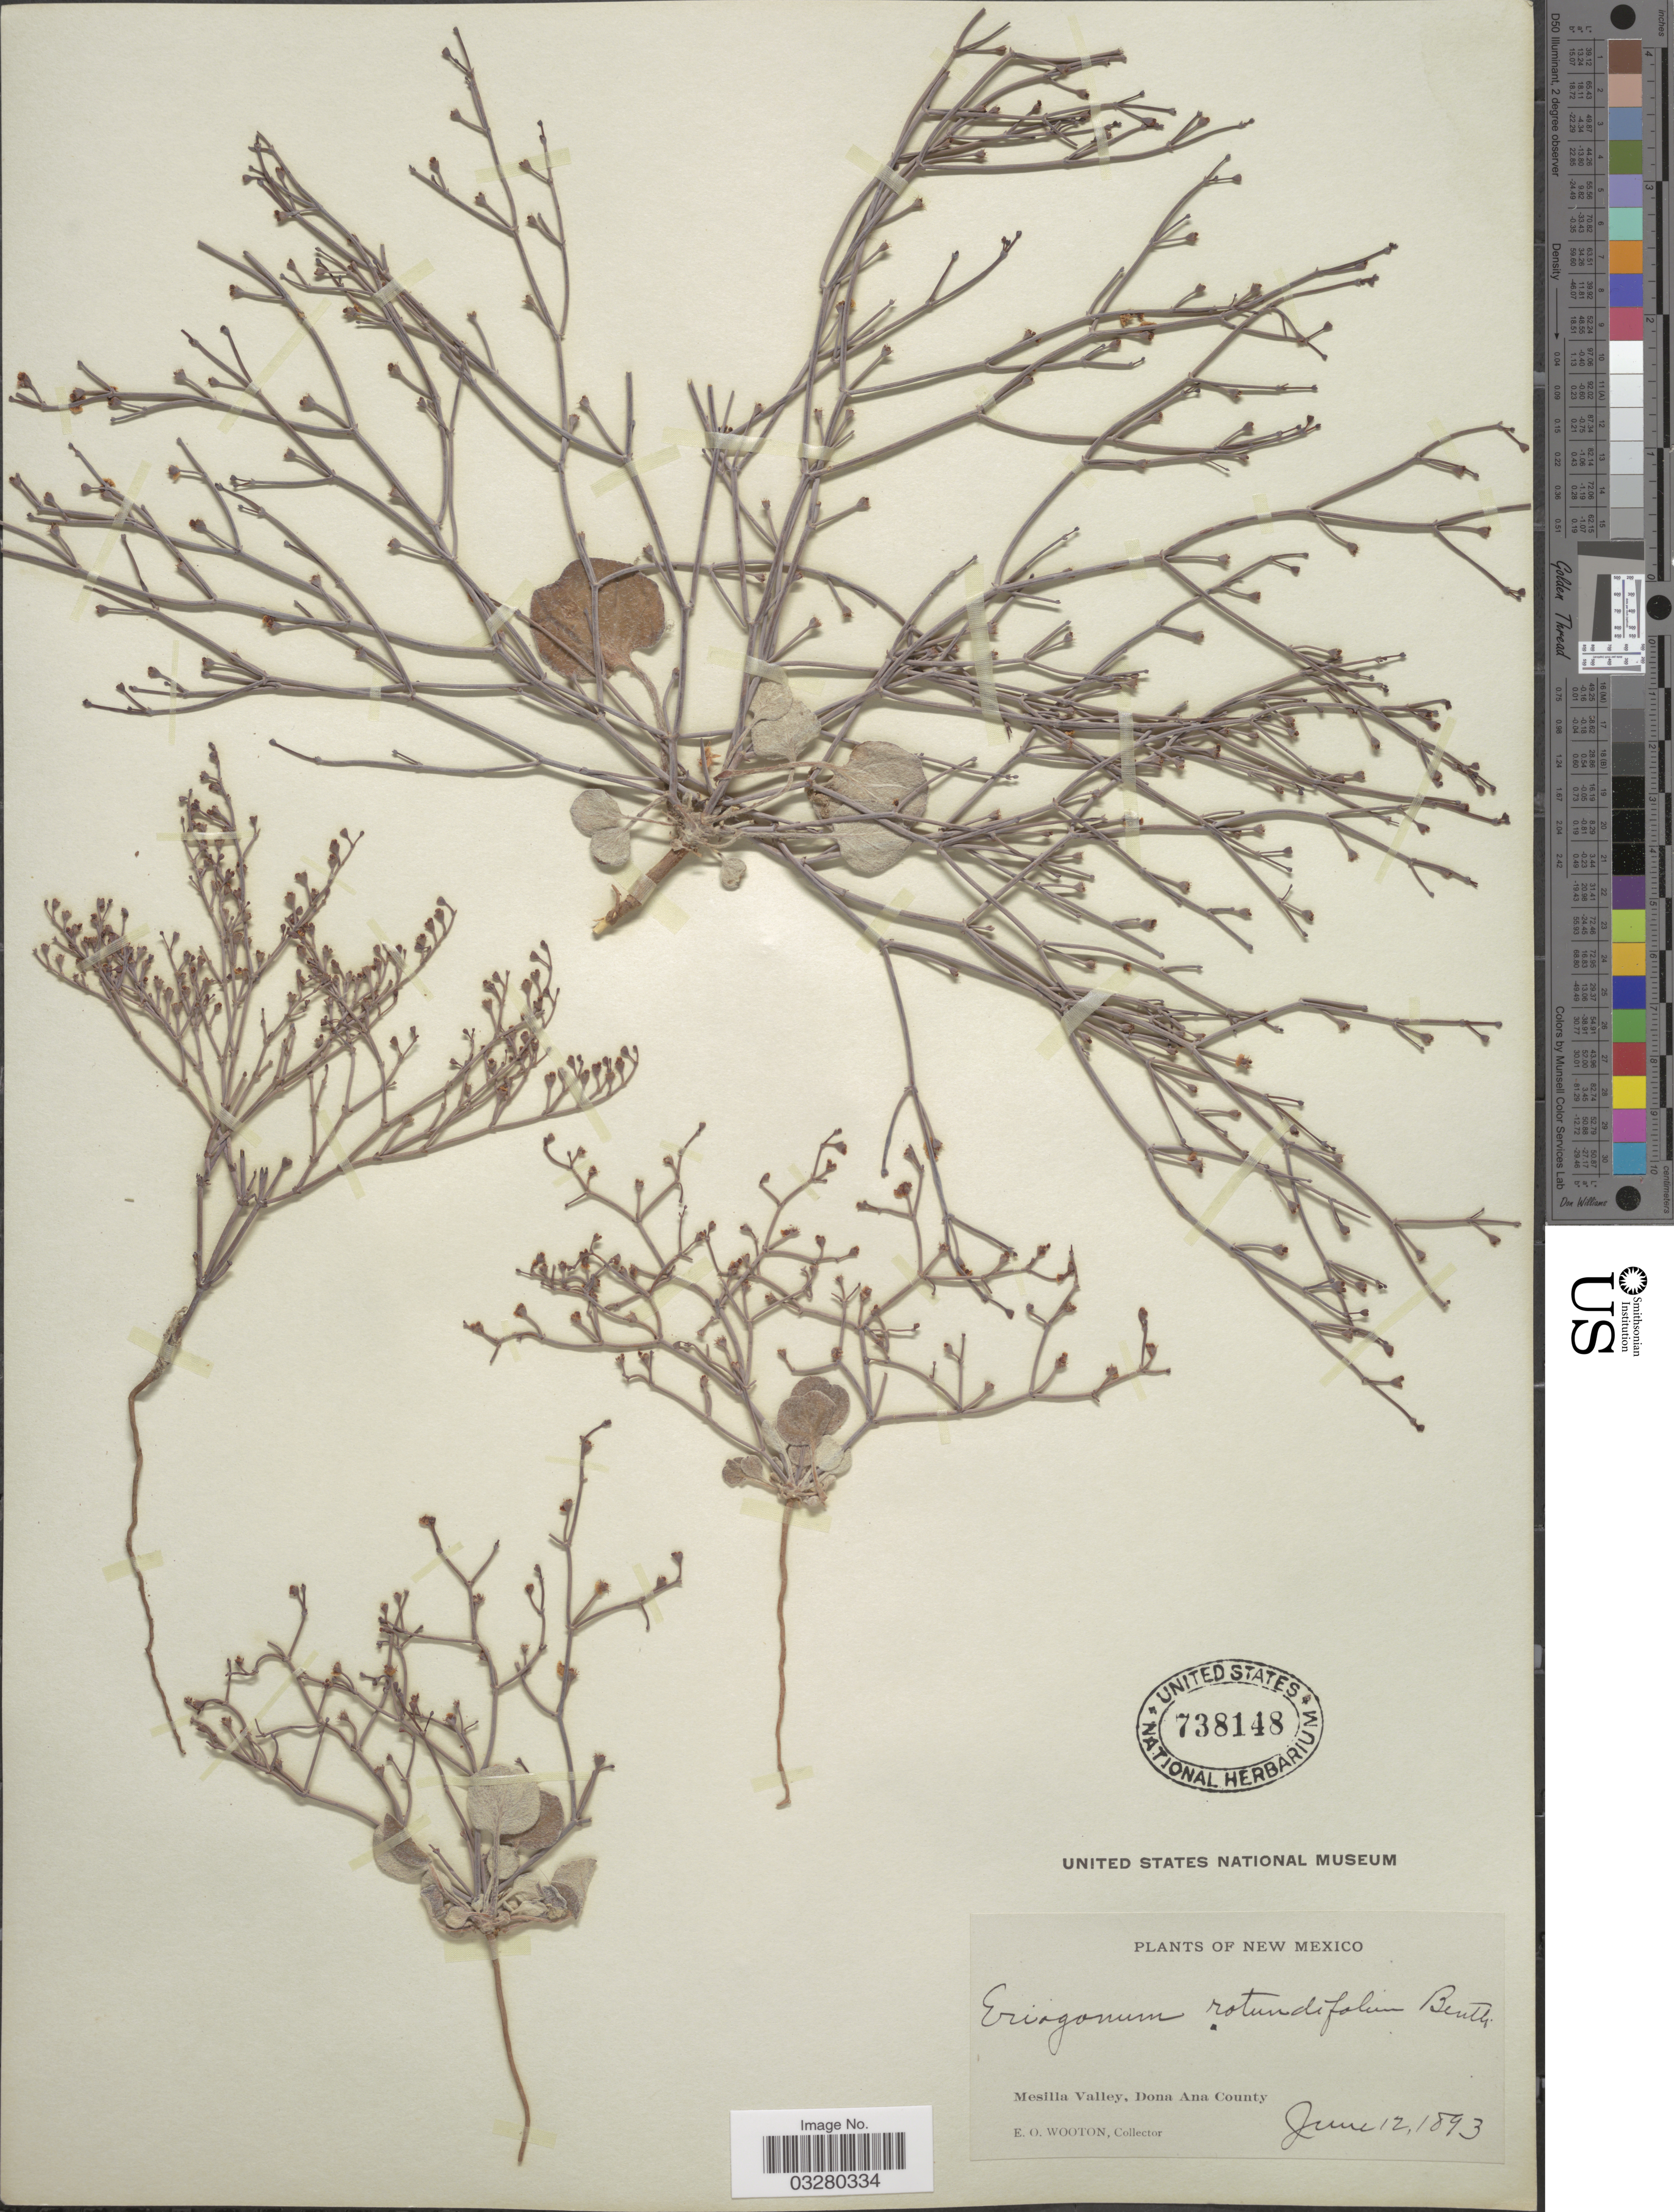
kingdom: Plantae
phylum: Tracheophyta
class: Magnoliopsida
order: Caryophyllales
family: Polygonaceae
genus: Eriogonum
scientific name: Eriogonum rotundifolium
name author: Benth. in DC.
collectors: E. O. Wooton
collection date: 1893-06-12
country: United States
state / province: New Mexico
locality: Mesilla Valley, Dona Ana County.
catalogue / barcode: US 738148